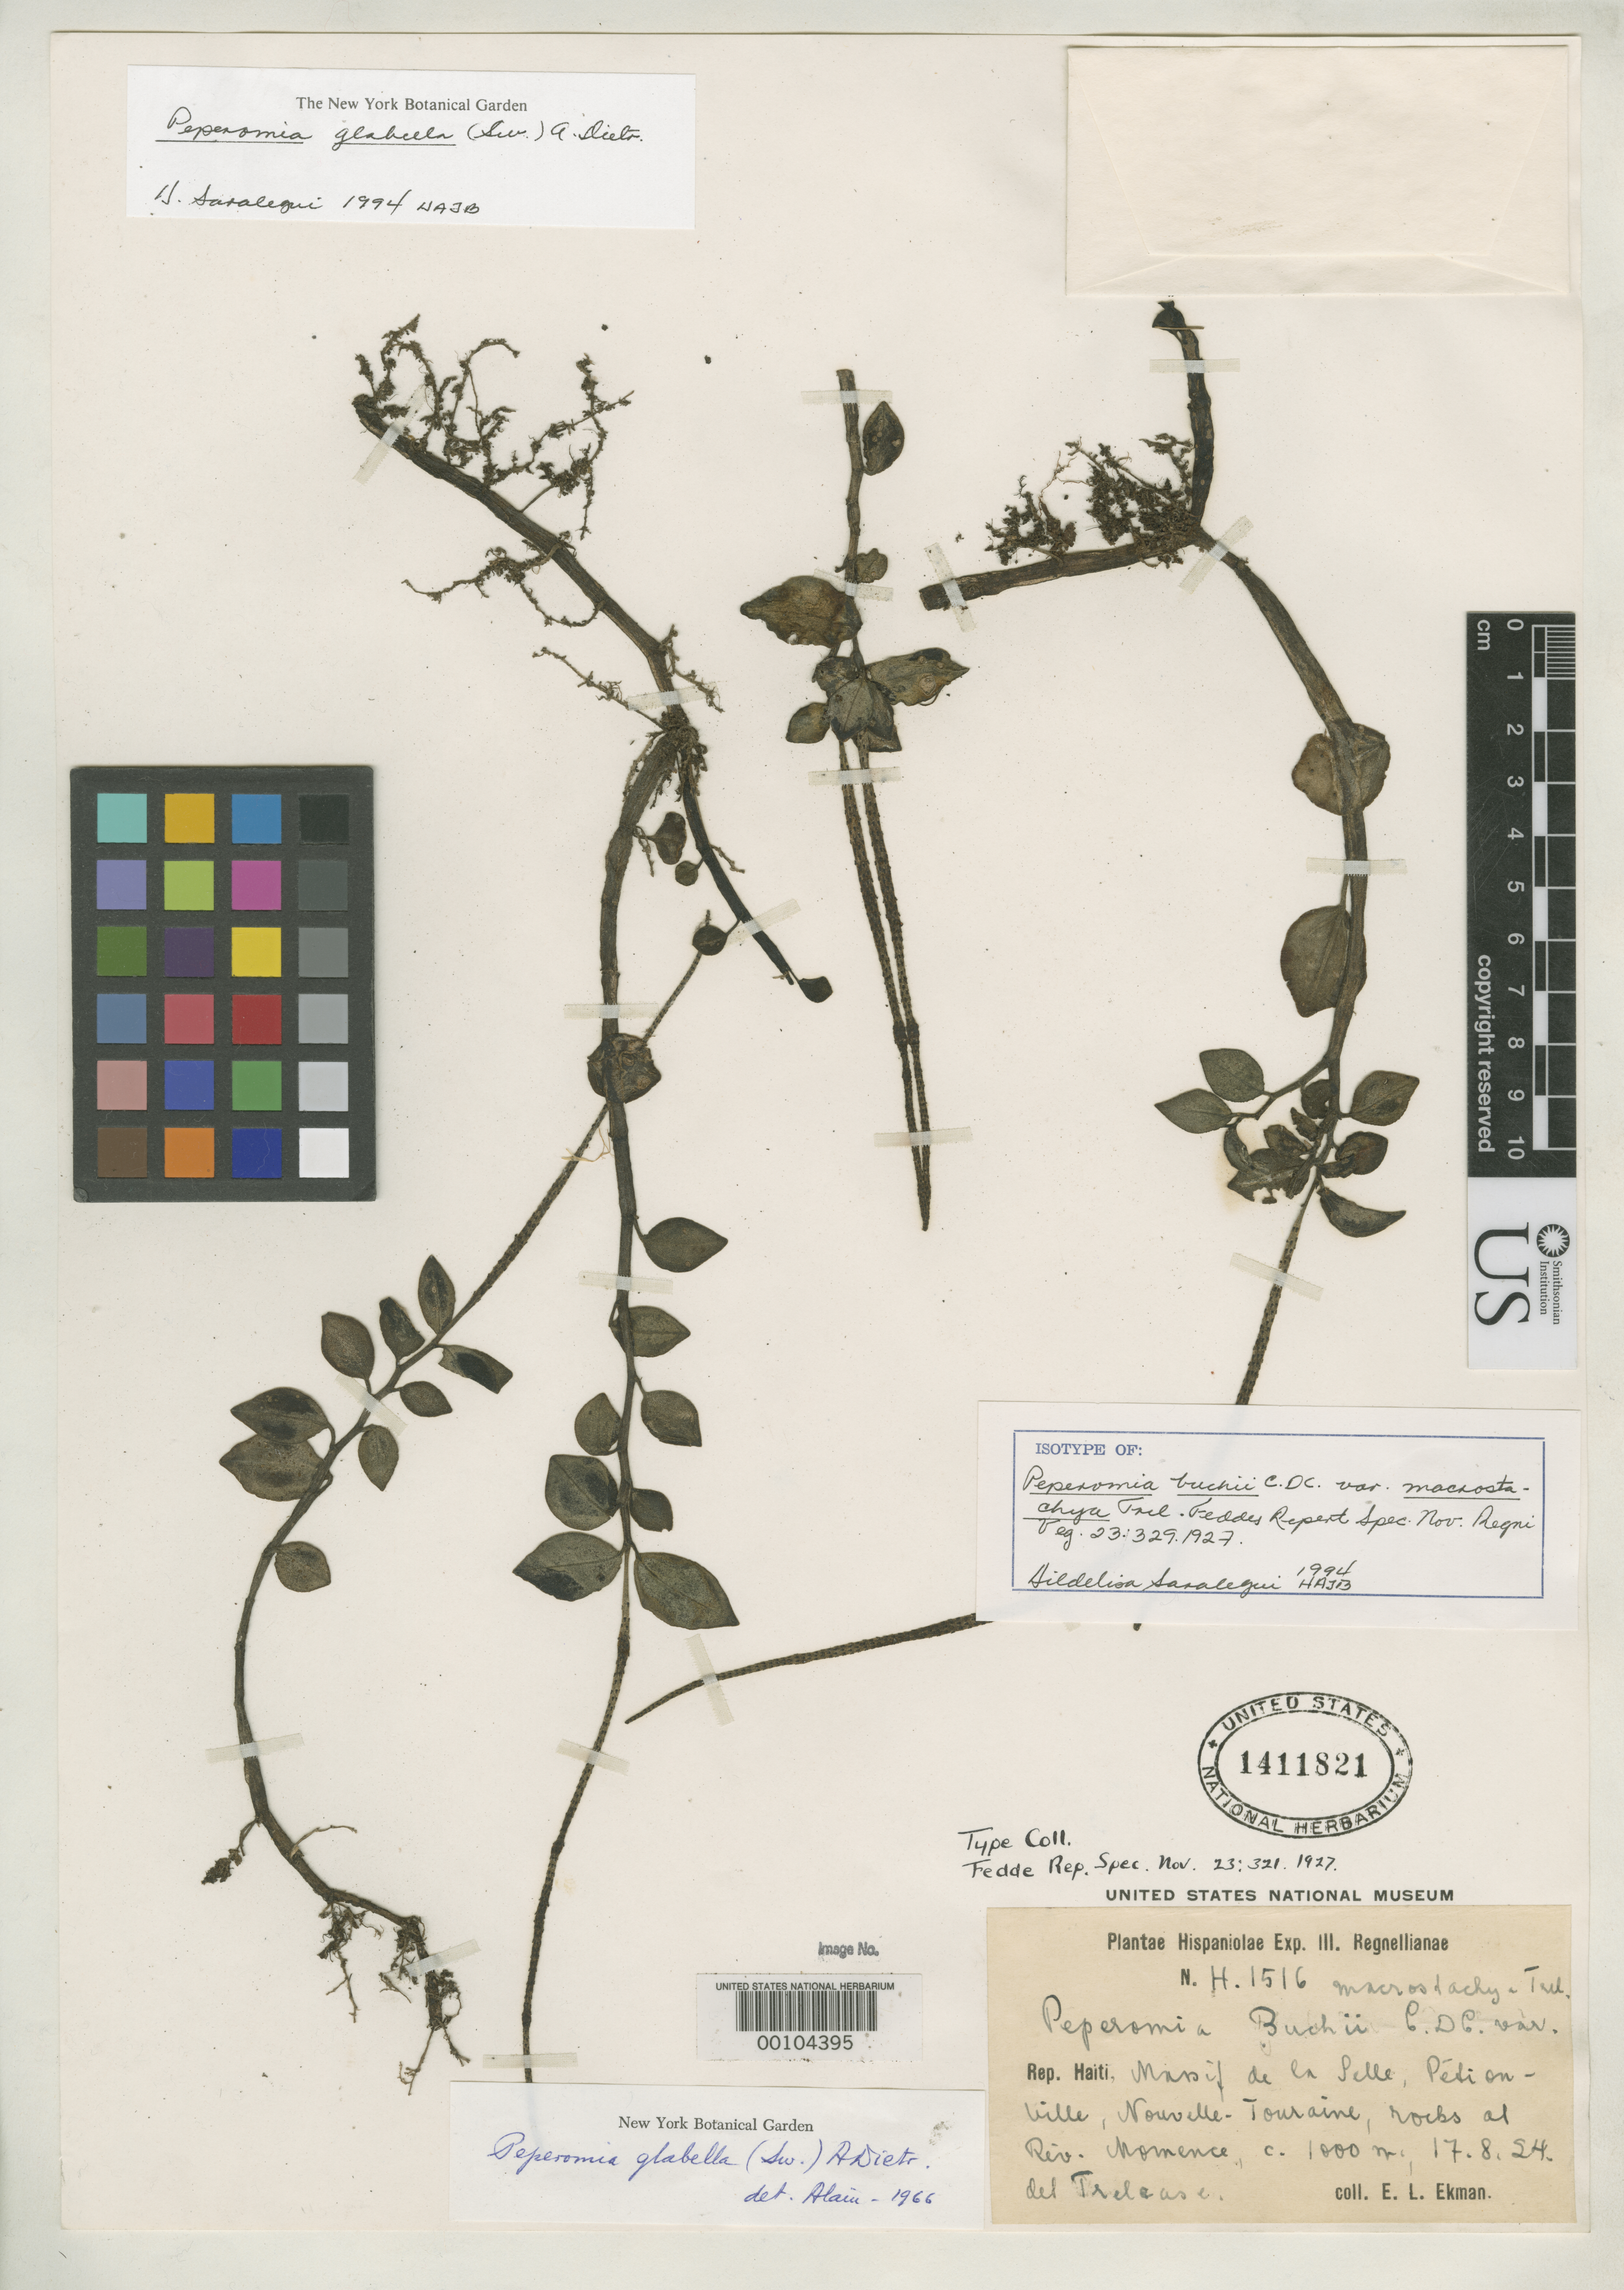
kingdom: Plantae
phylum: Tracheophyta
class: Magnoliopsida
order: Piperales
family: Piperaceae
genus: Peperomia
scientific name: Peperomia buchii var. macrostachya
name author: Trel.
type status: Isotype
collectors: E. L. Ekman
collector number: H 1516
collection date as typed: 17 Aug 1924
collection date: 1924-08-17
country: Haiti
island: Hispaniola Island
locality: Riviere Momence, Nouvelle Touraine, Massif de La Selle.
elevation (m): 1000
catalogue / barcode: US 1411821